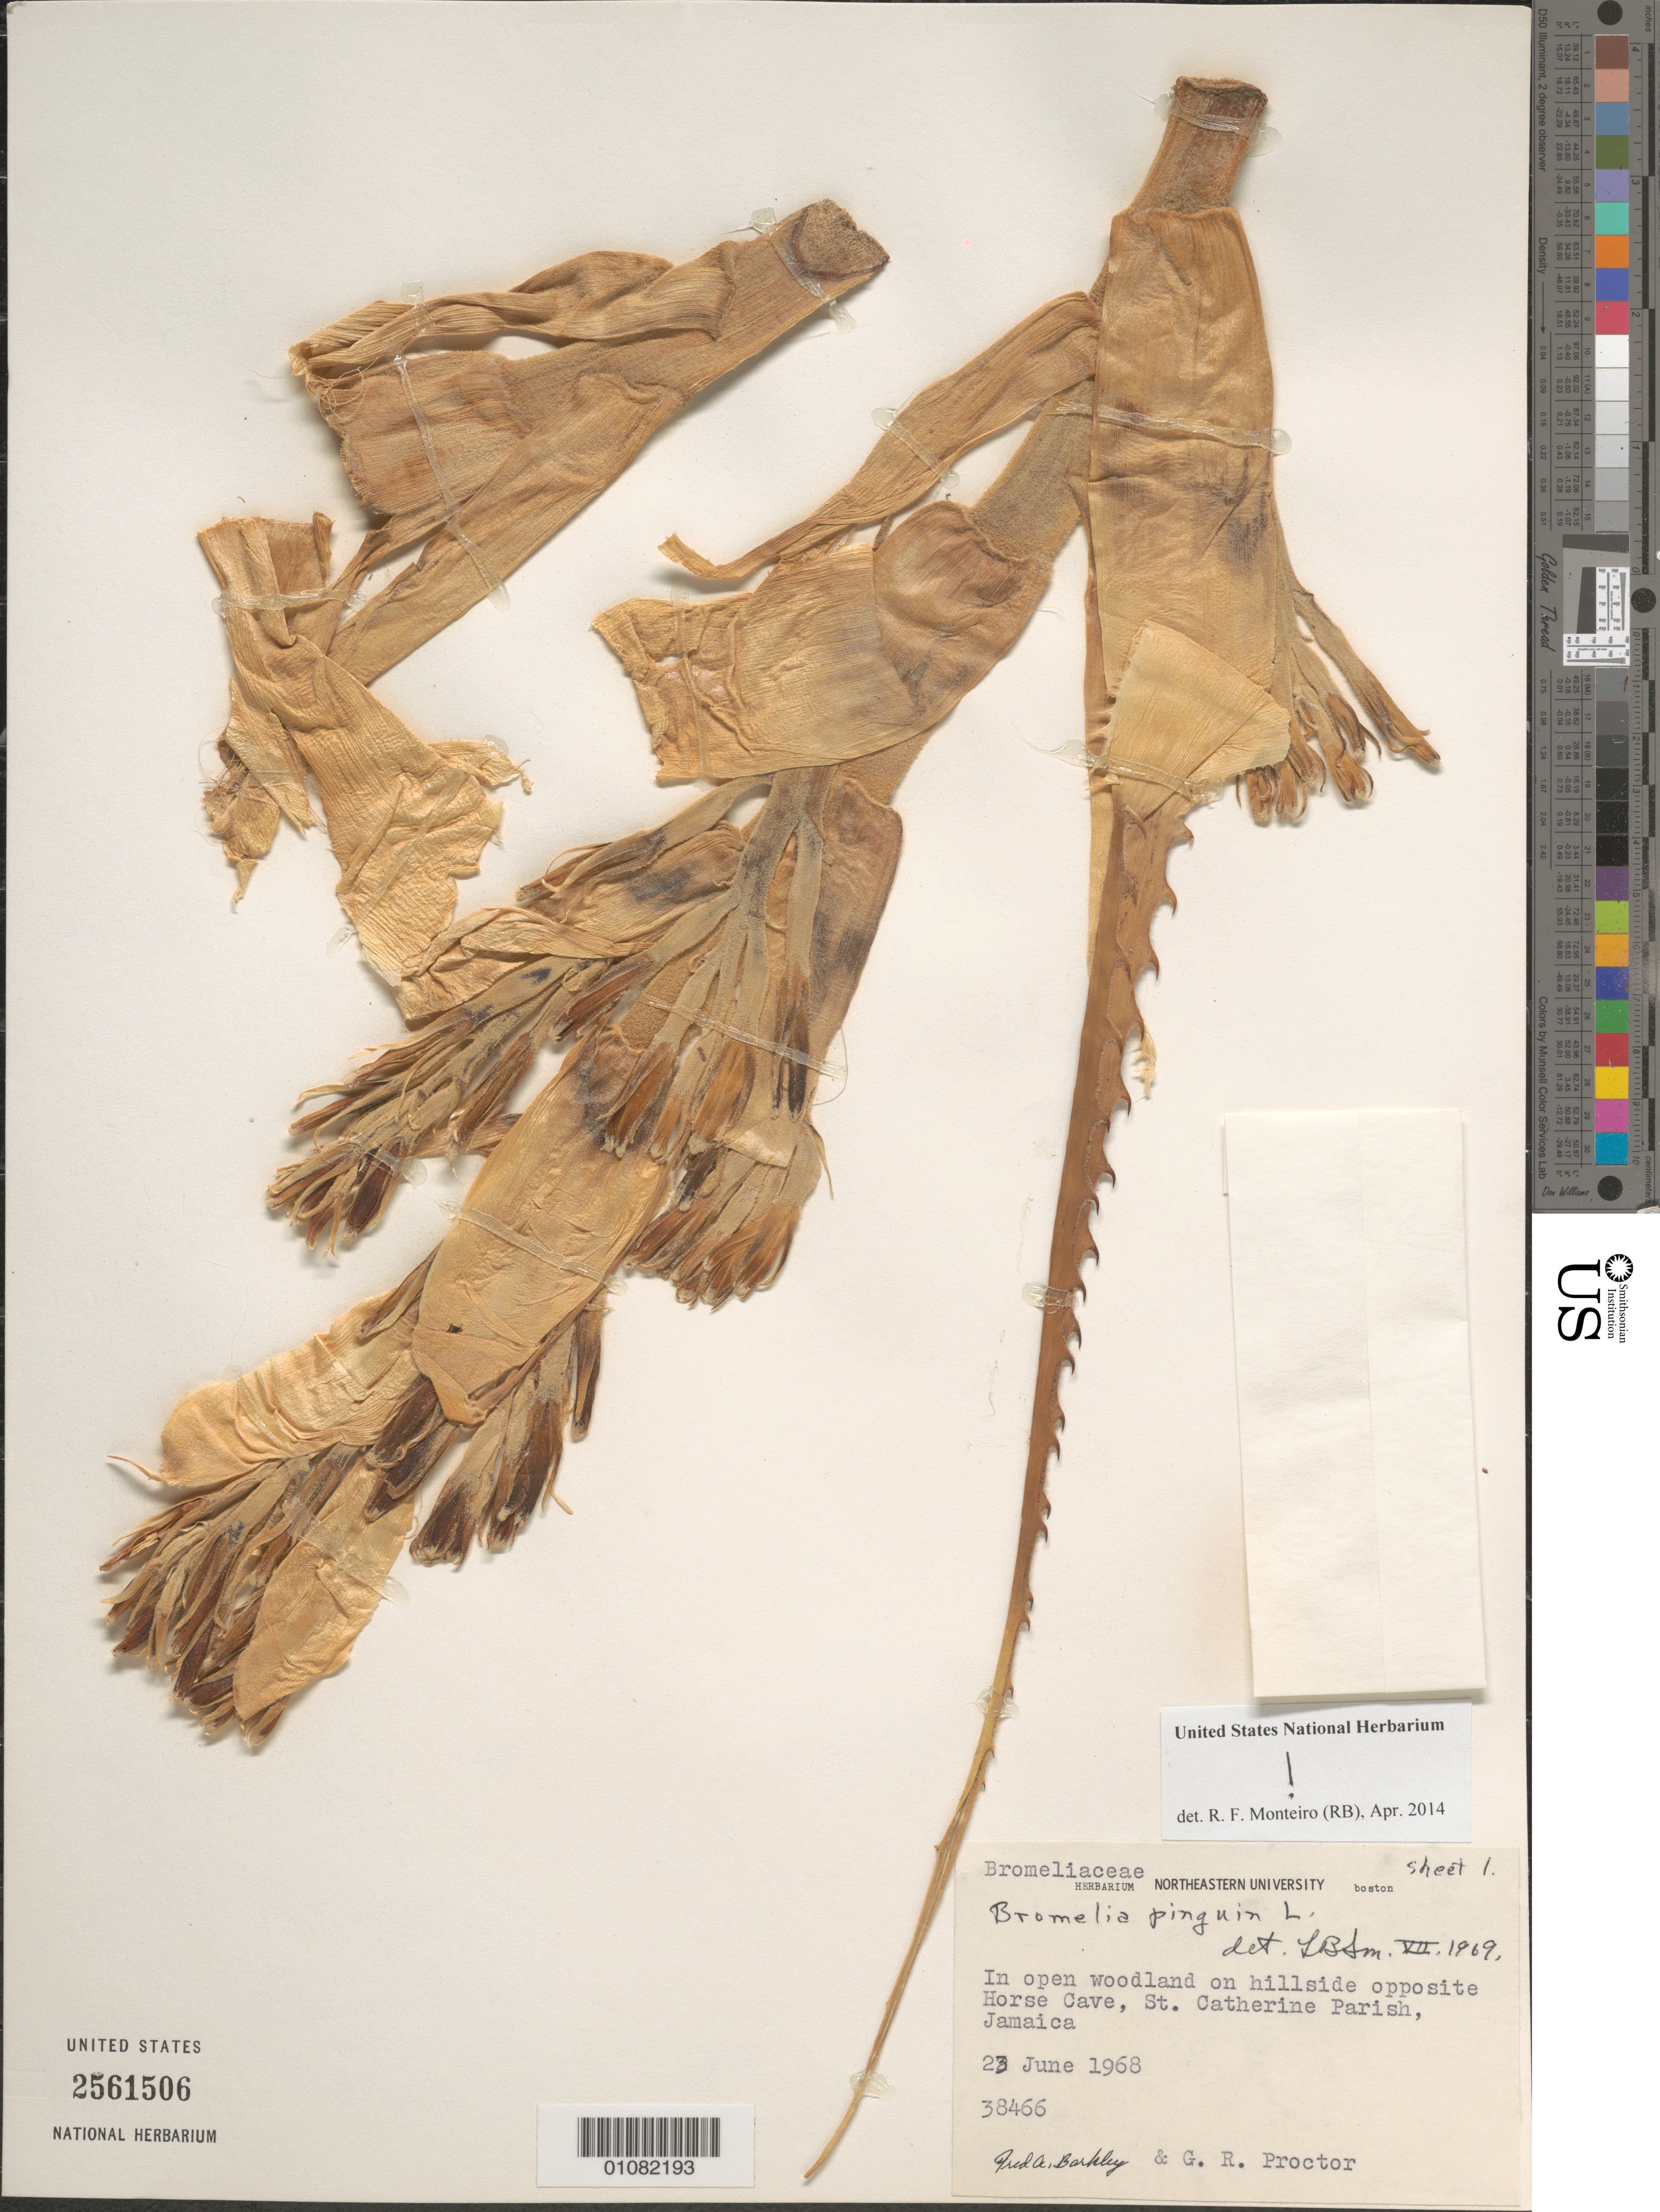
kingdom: Plantae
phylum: Tracheophyta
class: Liliopsida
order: Poales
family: Bromeliaceae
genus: Bromelia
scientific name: Bromelia pinguin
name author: L.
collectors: F. A. Barkley & G. R. Proctor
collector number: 38466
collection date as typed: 23 Jun 1968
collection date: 1968-06-23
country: Jamaica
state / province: Saint Catherine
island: Jamaica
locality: on hillside opposite Horse Cave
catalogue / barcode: US 2561506